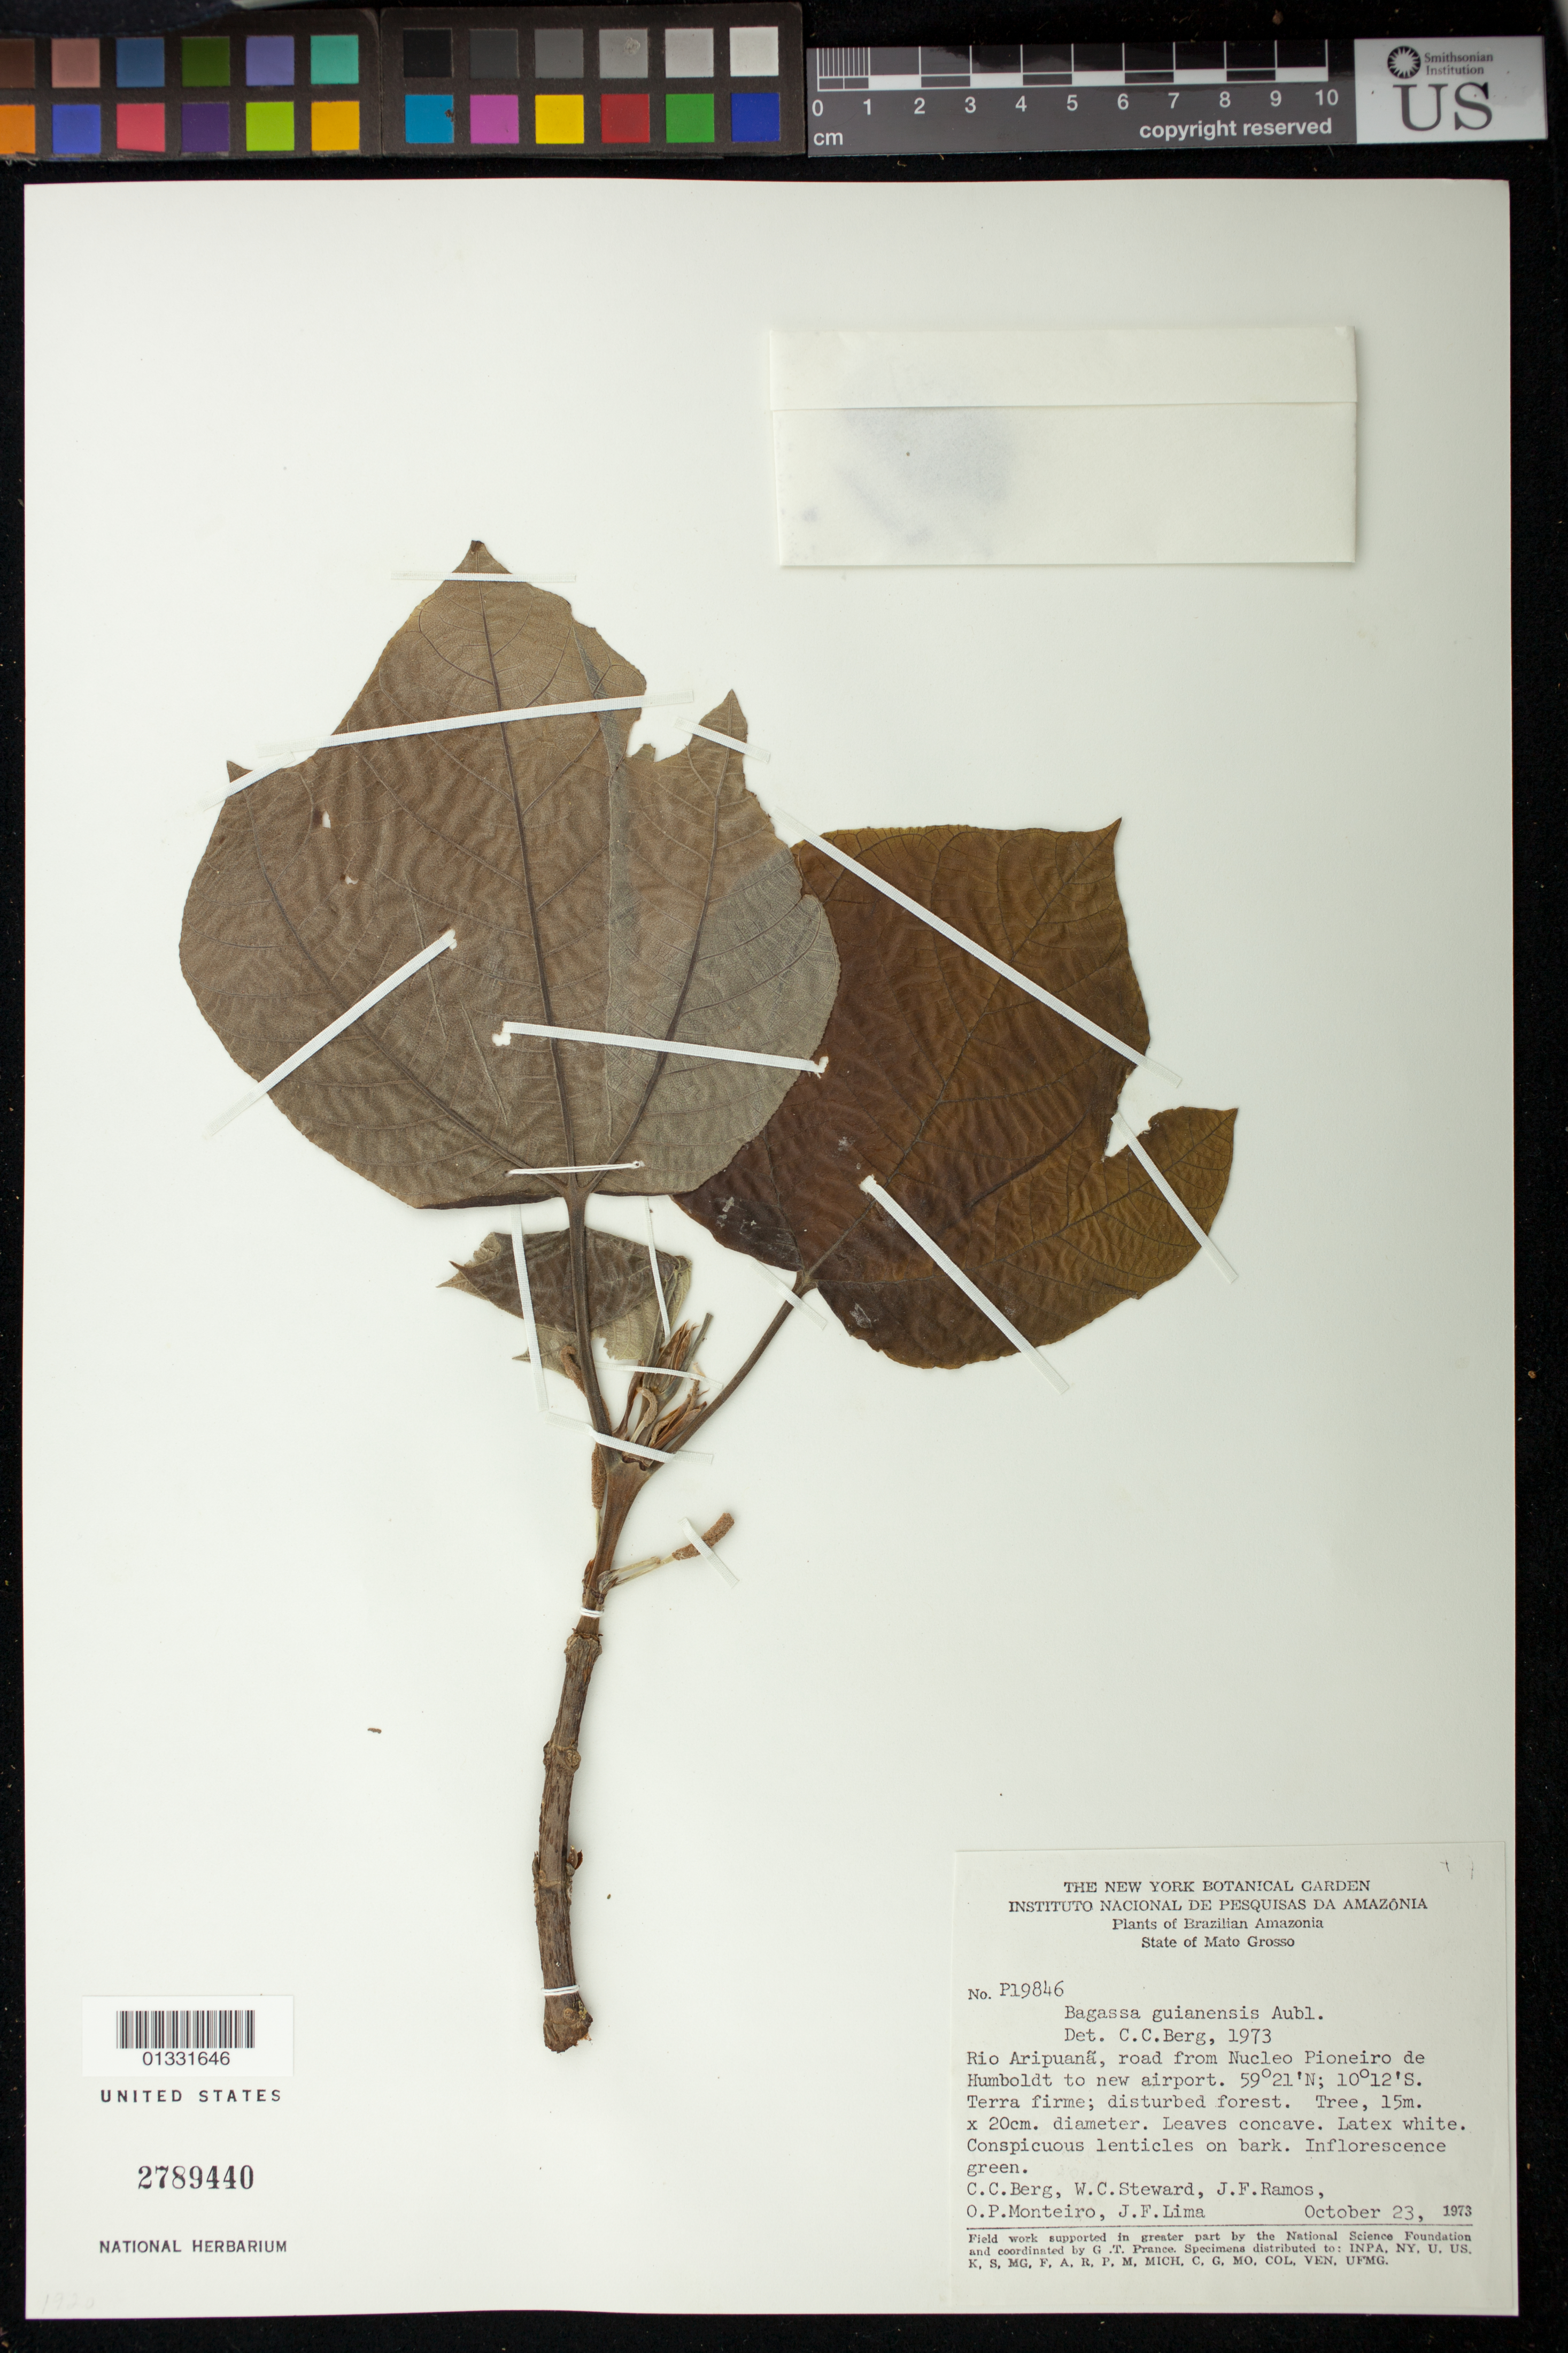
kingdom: Plantae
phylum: Tracheophyta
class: Magnoliopsida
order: Rosales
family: Moraceae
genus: Bagassa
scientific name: Bagassa guianensis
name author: Aubl.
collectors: C. C. Berg, W. C. Steward, J. F. Ramos, O. P. Monteiro & J. F. Lima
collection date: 1973-10-23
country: Brazil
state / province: Mato Grosso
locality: Rio Aripuanã, road from Nucleo Pioneiro de Humboldt to new airport, Mato Grosso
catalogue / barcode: US 2789440